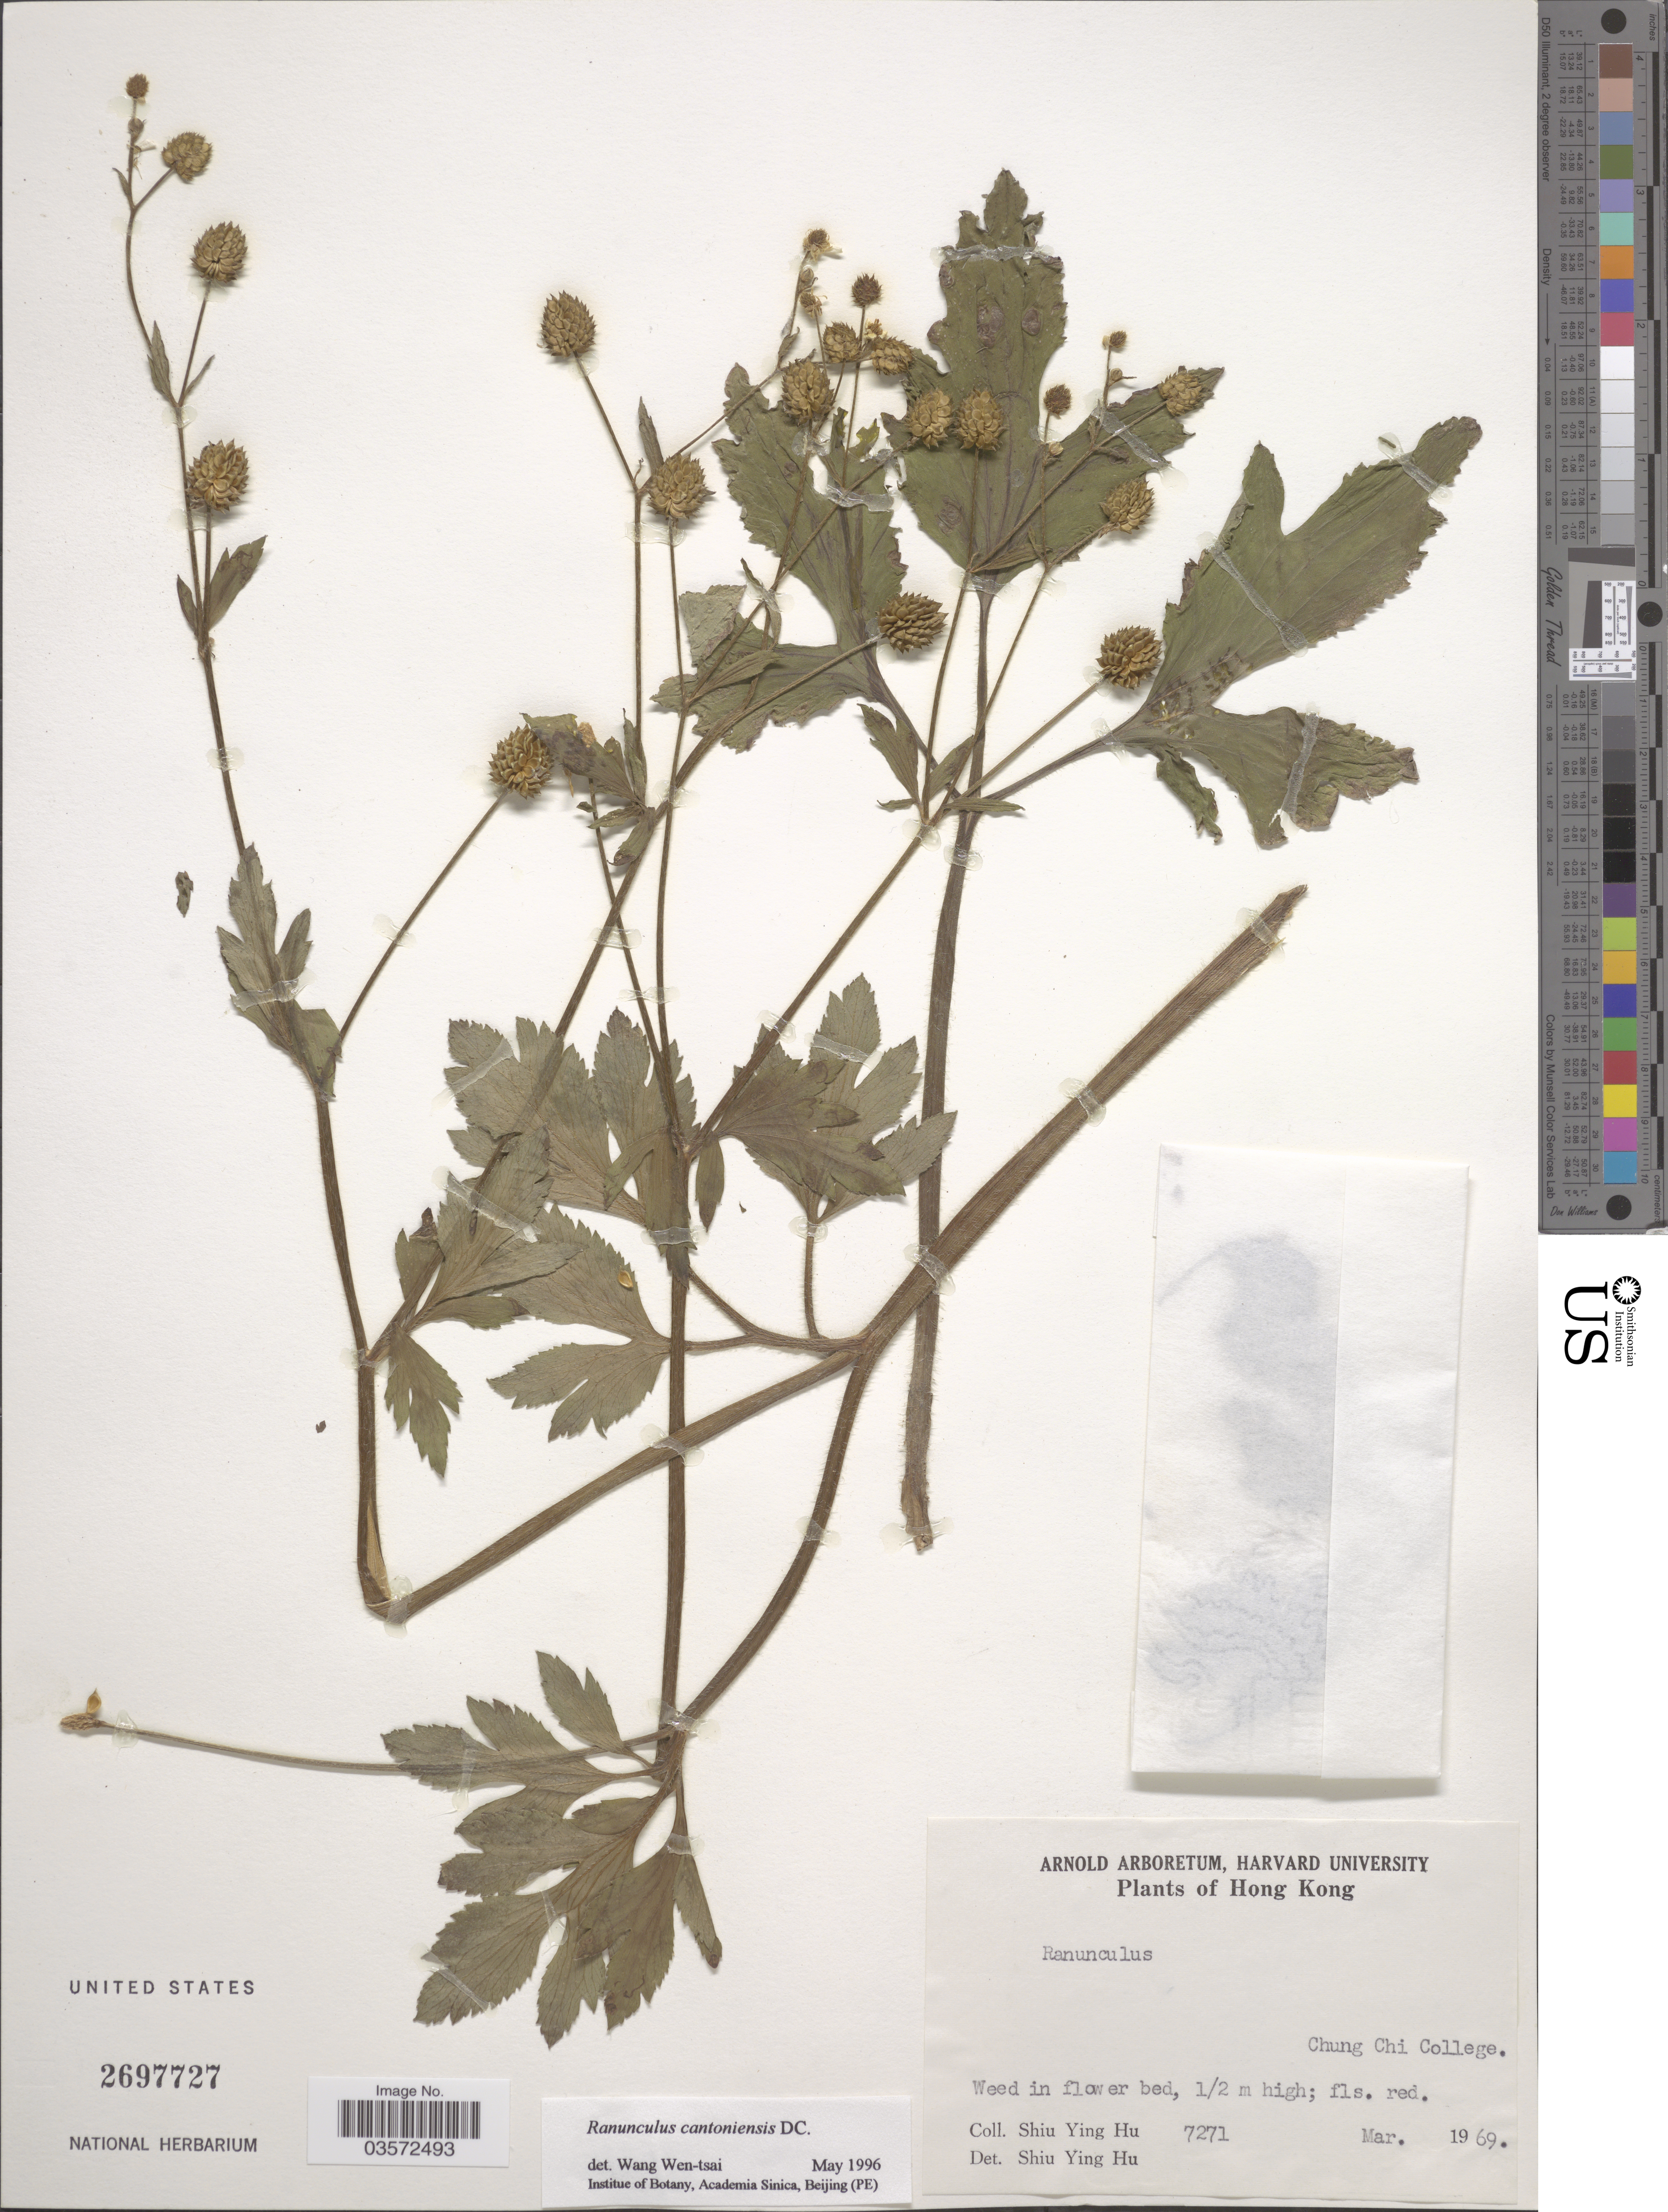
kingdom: Plantae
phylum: Tracheophyta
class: Magnoliopsida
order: Ranunculales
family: Ranunculaceae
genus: Ranunculus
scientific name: Ranunculus cantoniensis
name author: DC.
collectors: S. Y. Hu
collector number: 7271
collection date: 1969-03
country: China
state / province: Hong Kong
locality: Chung Chi College.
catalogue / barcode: US 2697727